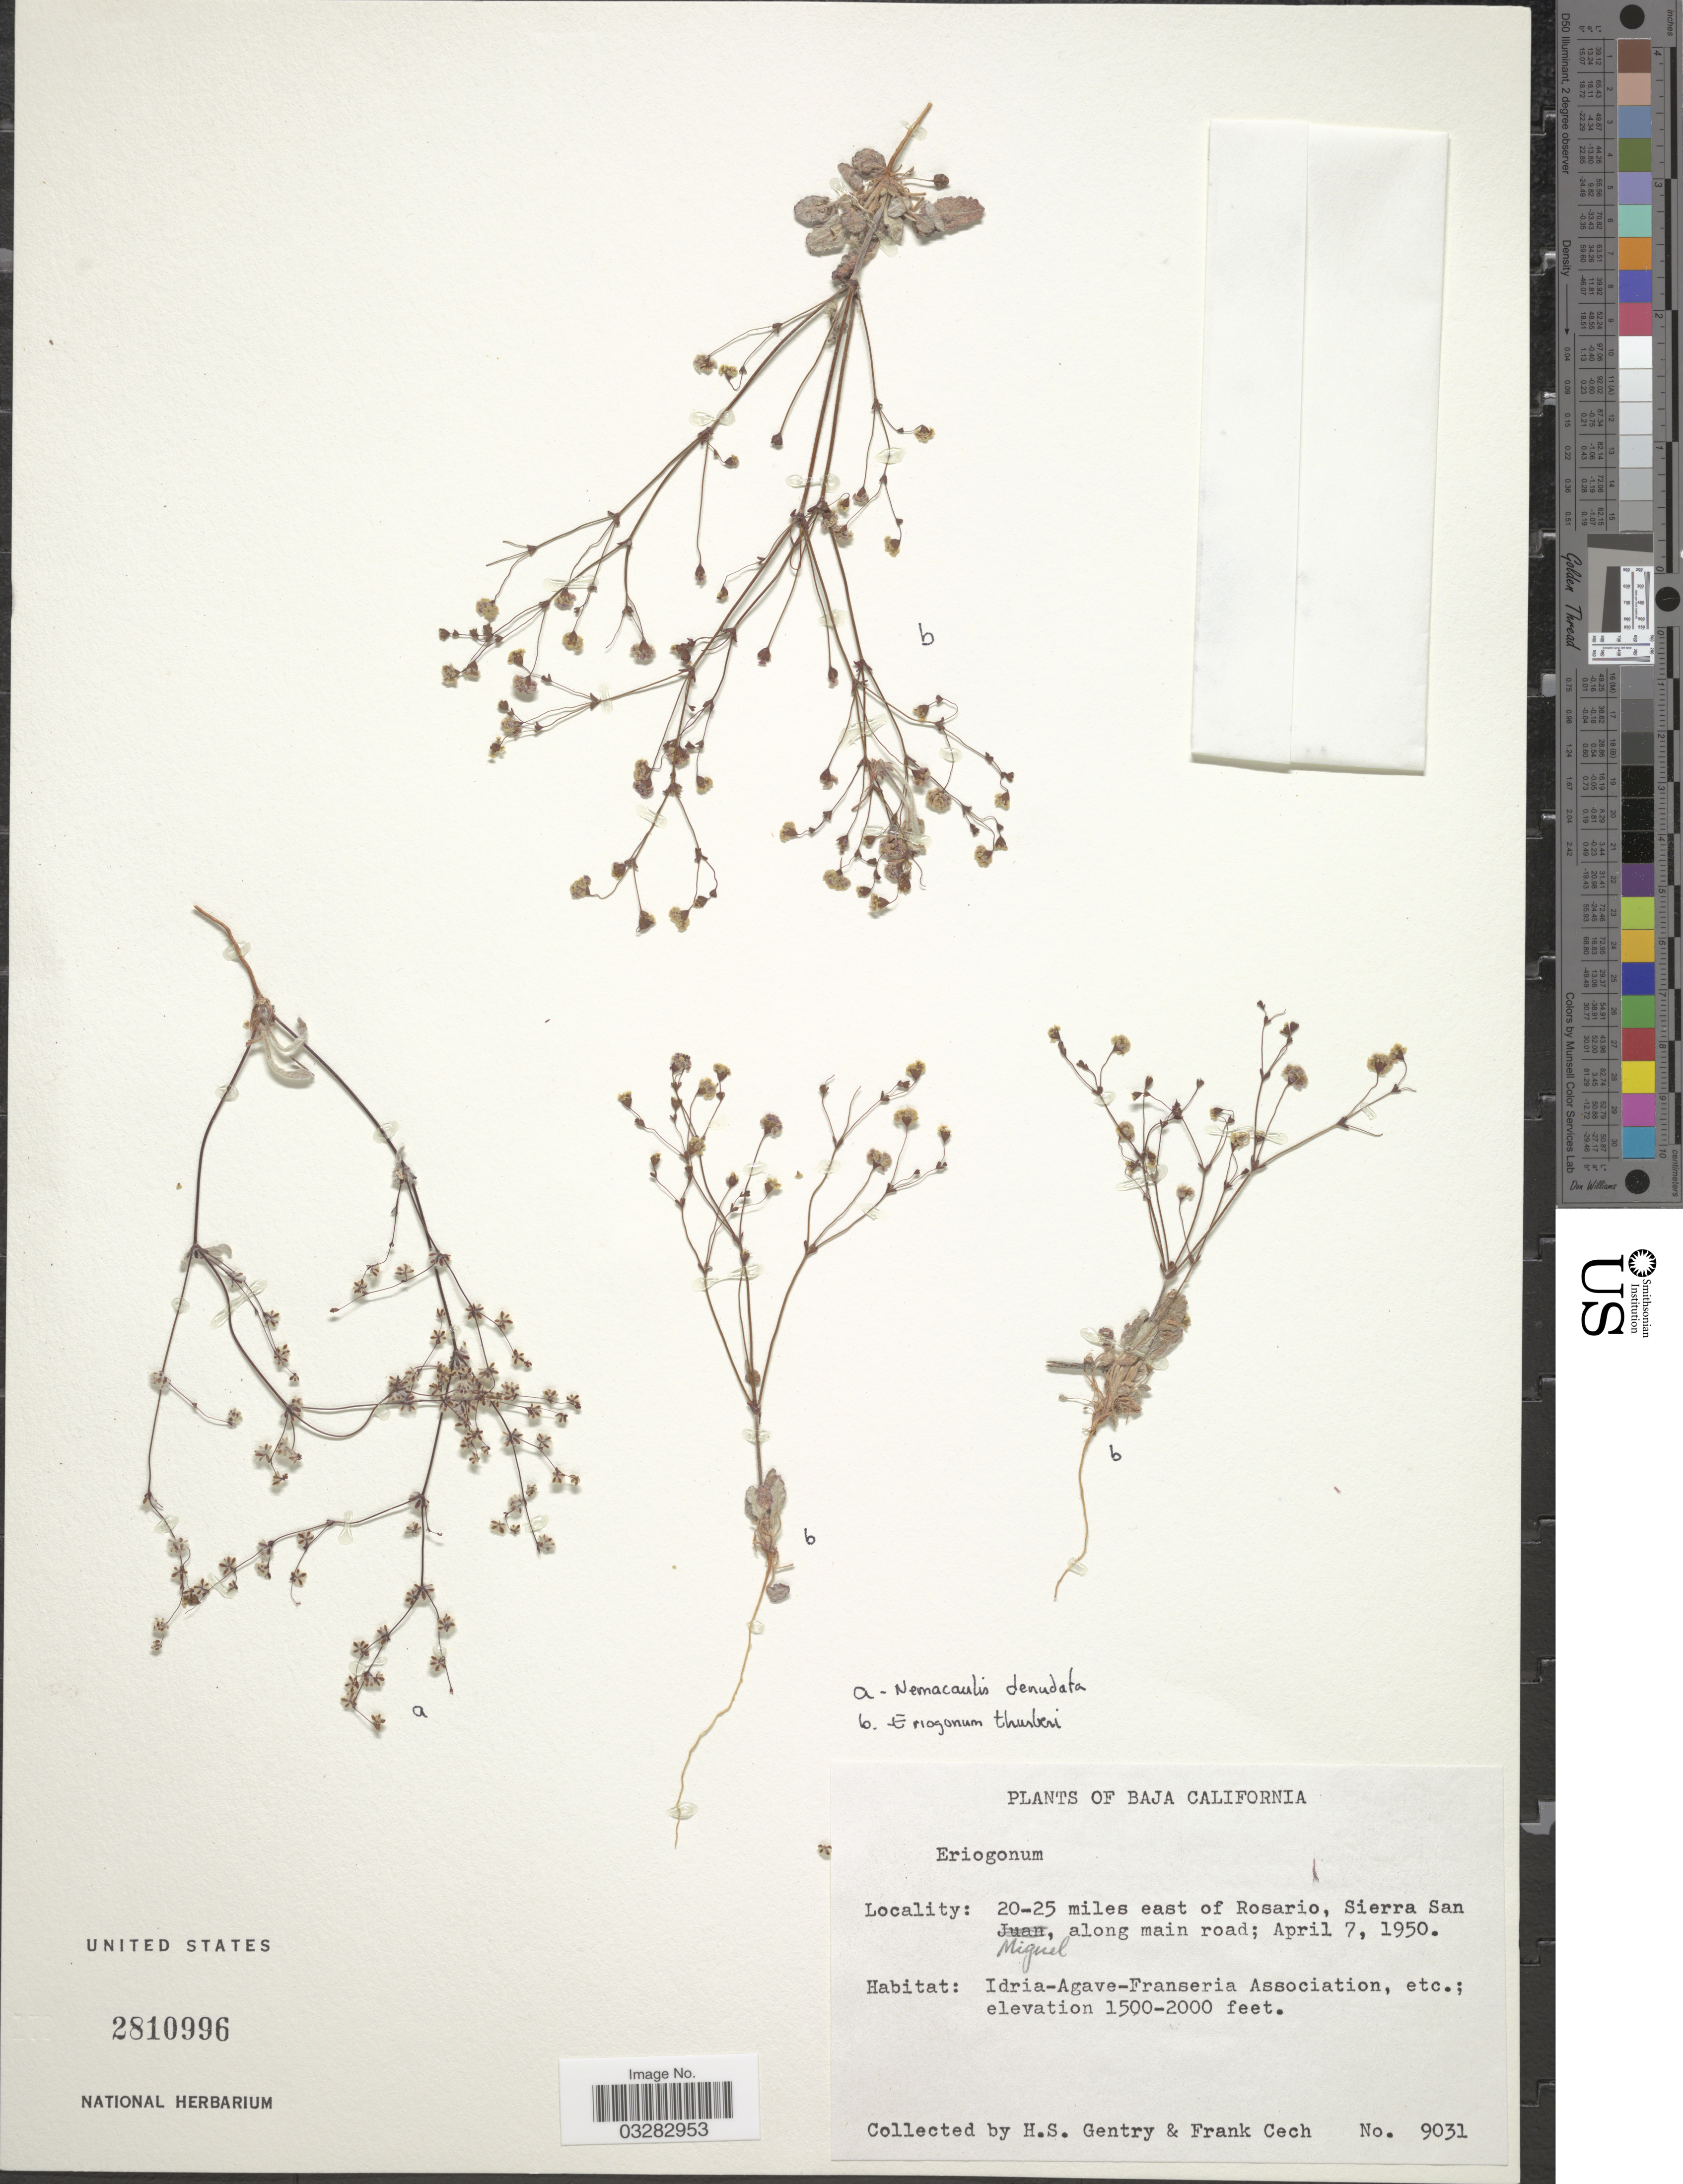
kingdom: Plantae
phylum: Tracheophyta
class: Magnoliopsida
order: Caryophyllales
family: Polygonaceae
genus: Eriogonum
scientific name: Eriogonum thurberi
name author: Torr.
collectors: H. S. Gentry & F. Cech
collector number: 9031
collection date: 1950-04-07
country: Mexico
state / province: Baja California Norte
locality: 20-25 miles east of Rosario, Sierra San Miguel, along main road.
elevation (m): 457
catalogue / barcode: US 2810996